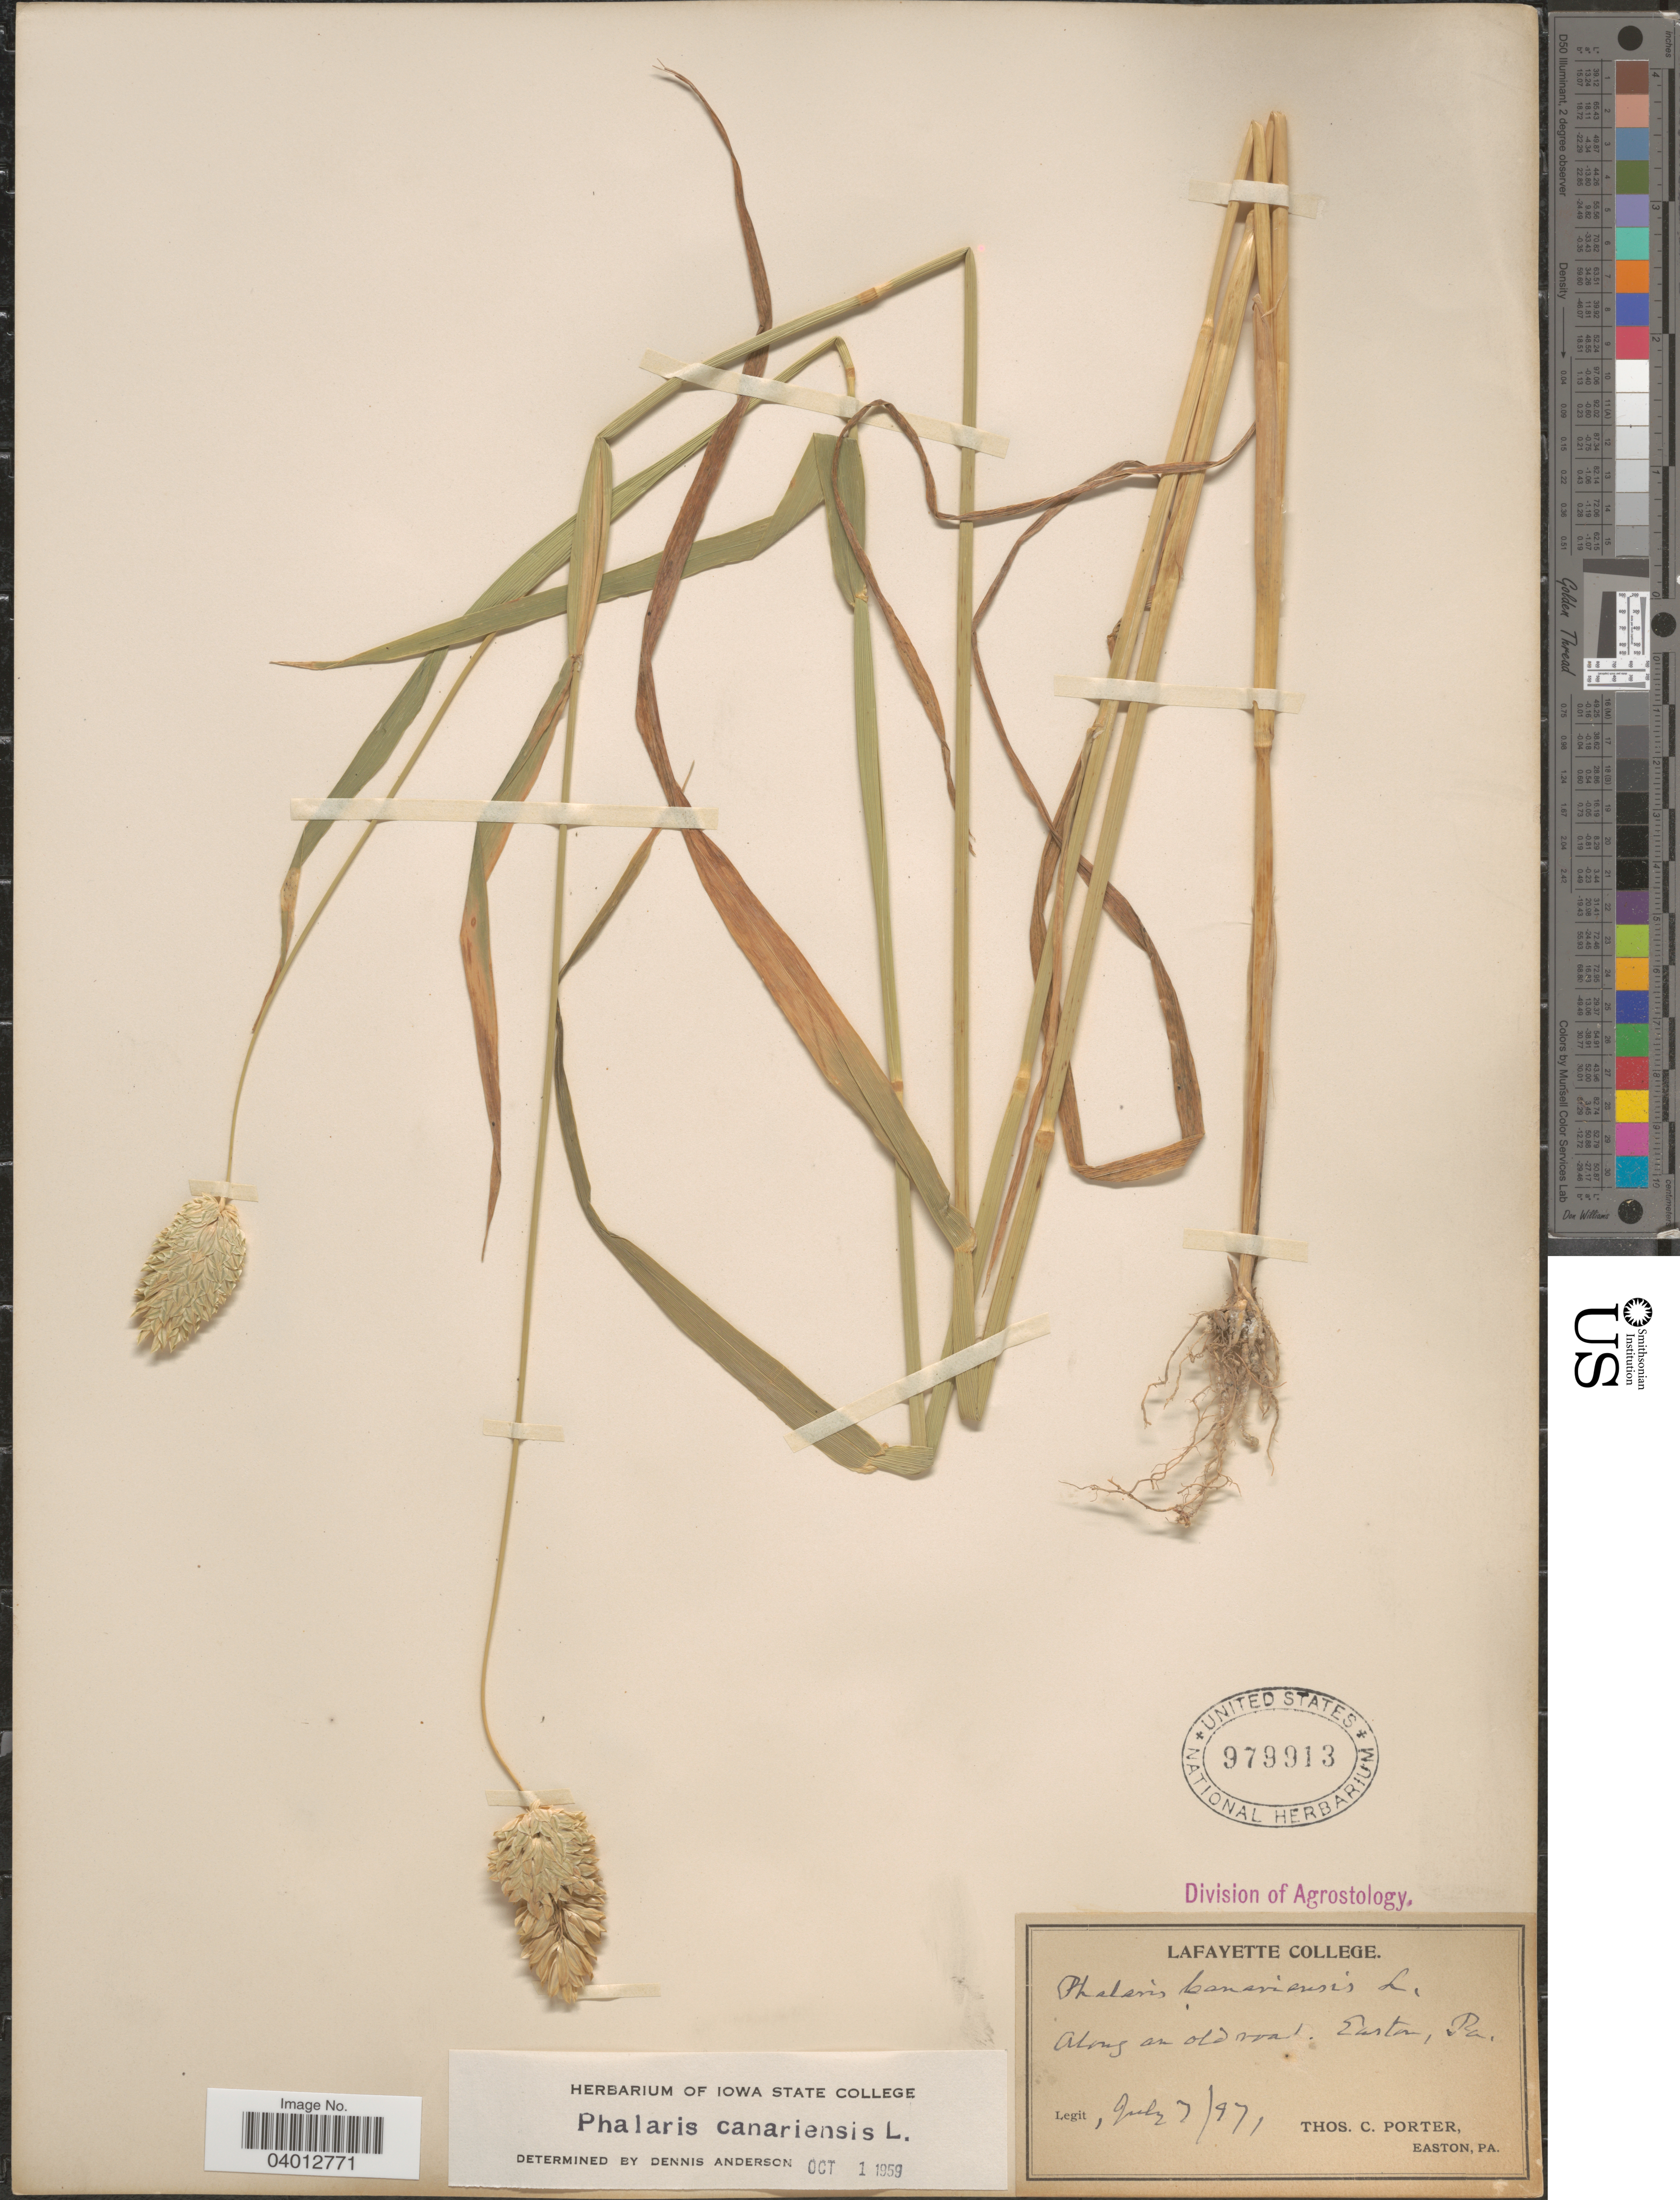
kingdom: Plantae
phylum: Tracheophyta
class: Liliopsida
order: Poales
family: Poaceae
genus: Phalaris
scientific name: Phalaris canariensis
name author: L.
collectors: T. Porter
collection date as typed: Transcribed d/m/y: 7/7/97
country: United States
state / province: Pennsylvania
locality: Along an old road. Easton.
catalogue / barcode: US 979913